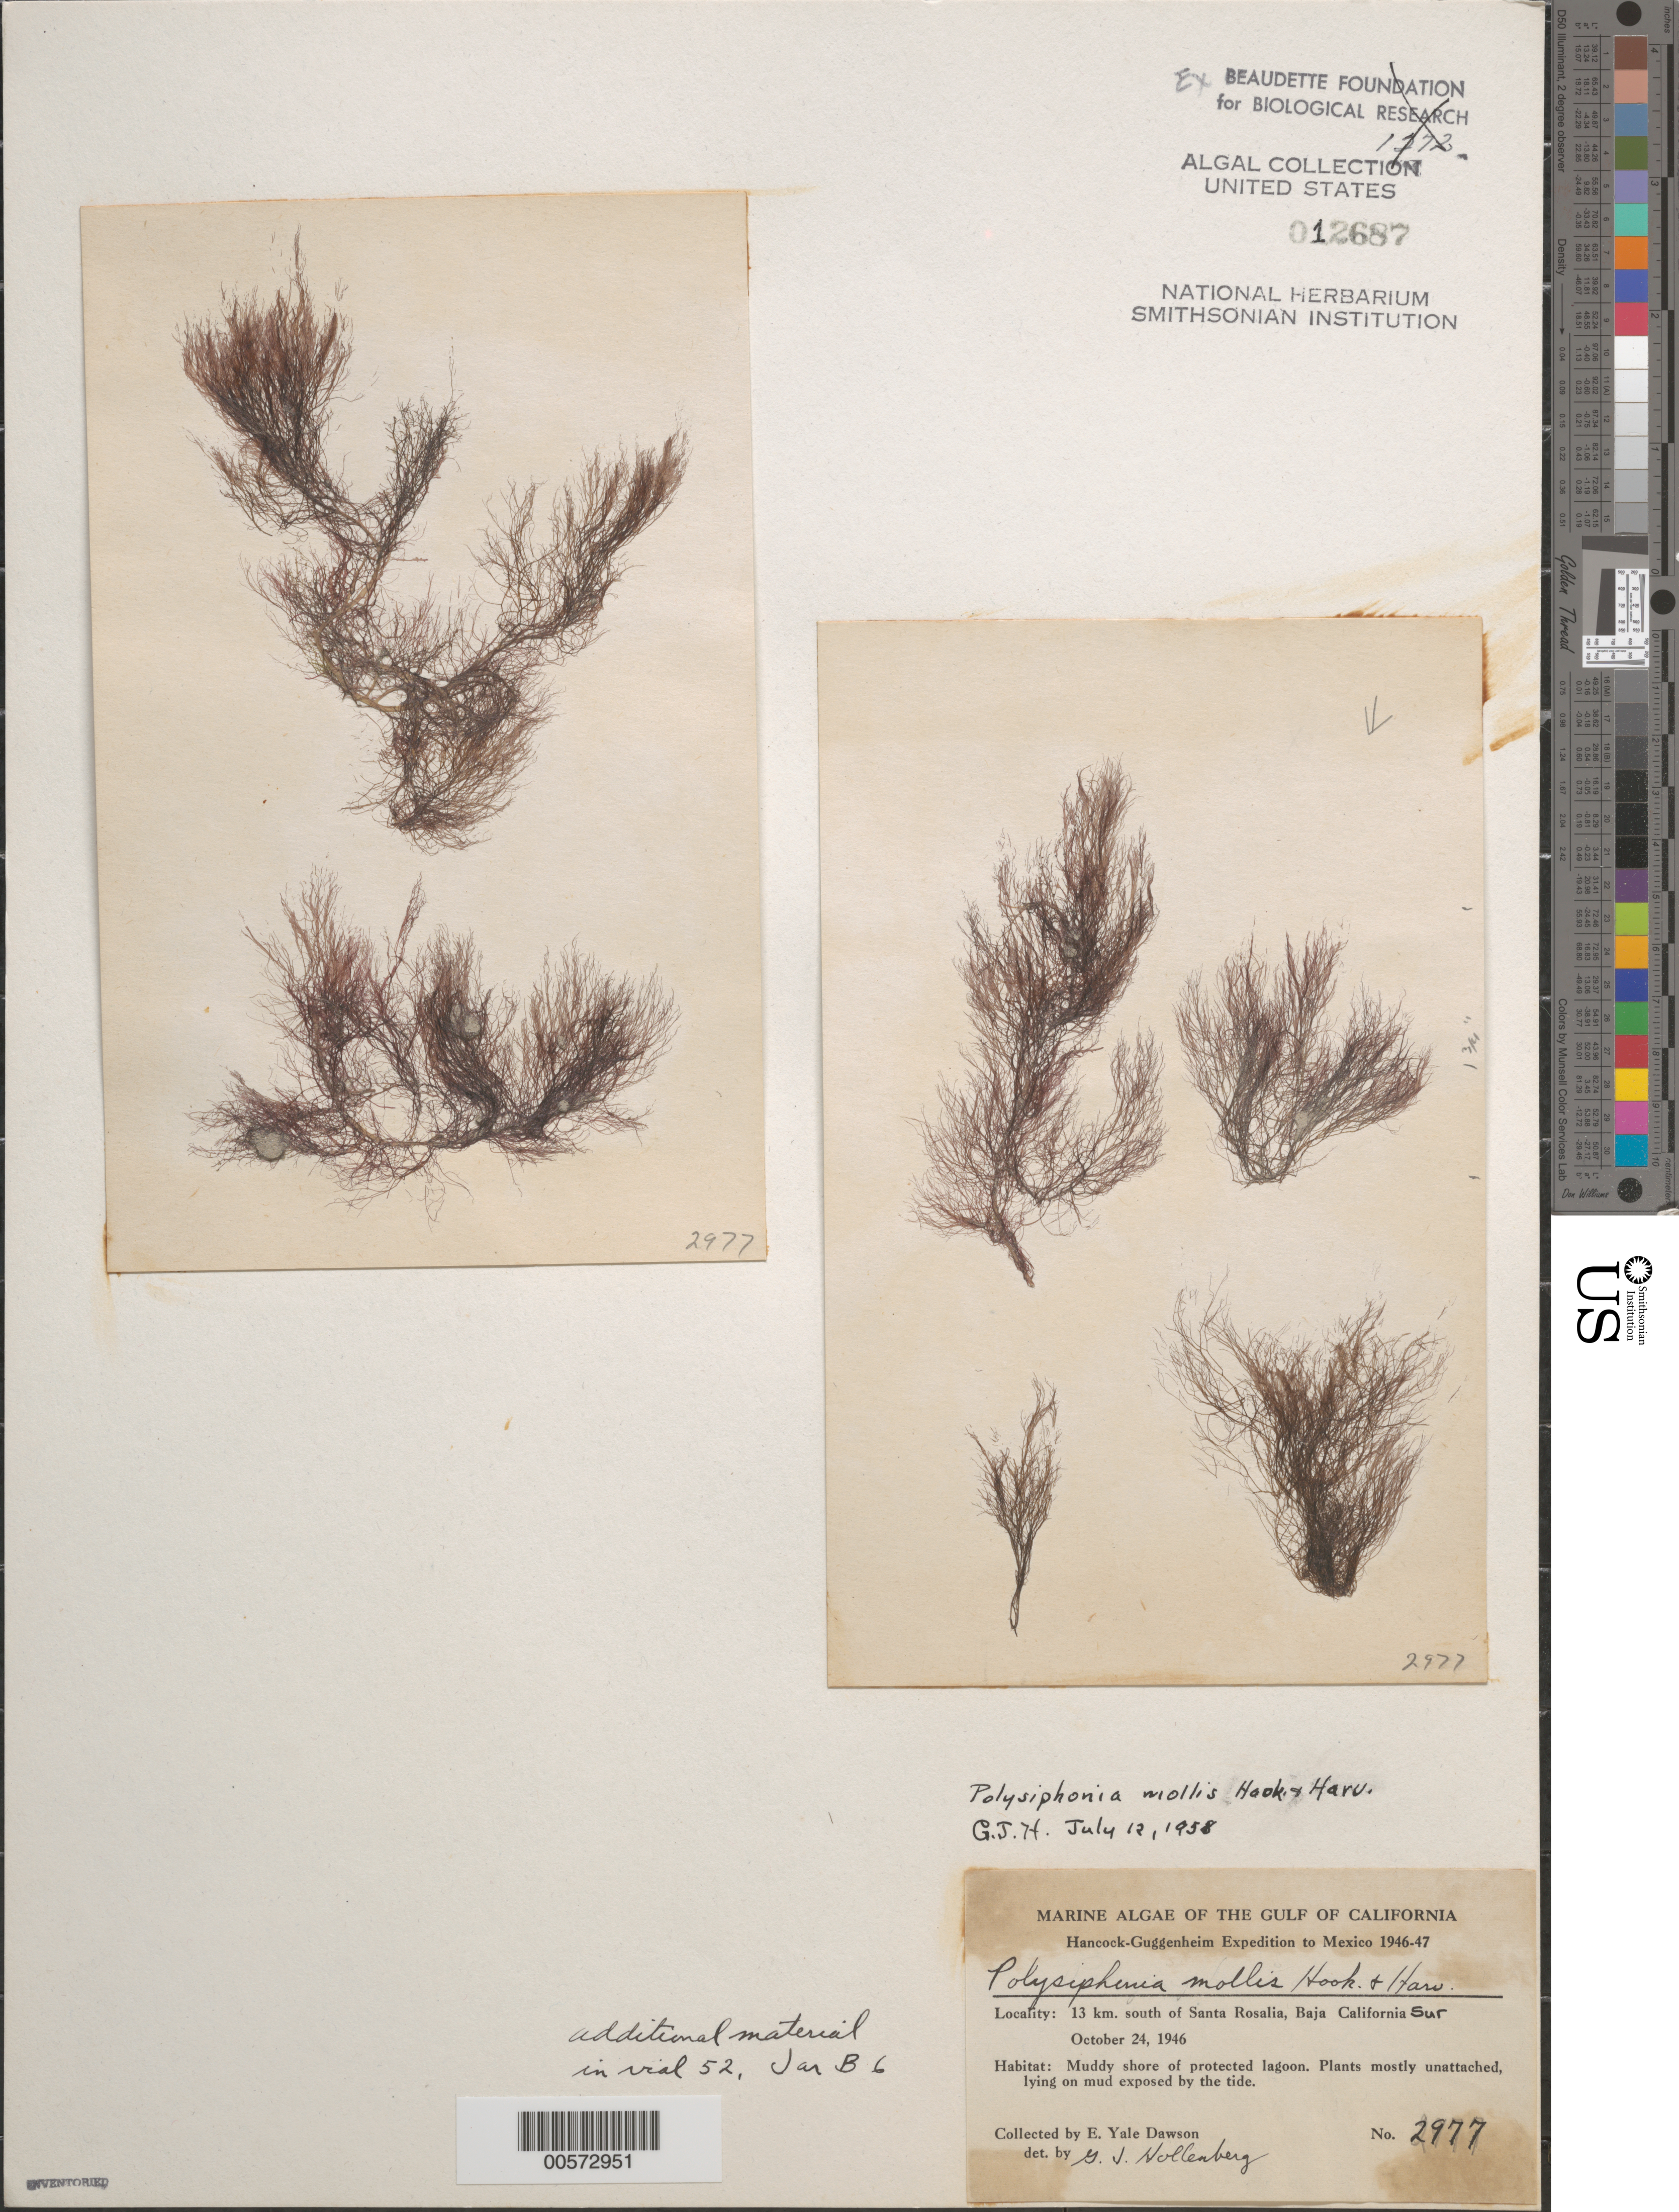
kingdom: Plantae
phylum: Rhodophyta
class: Florideophyceae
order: Ceramiales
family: Rhodomelaceae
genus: Polysiphonia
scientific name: Polysiphonia mollis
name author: Hook. f. & Harv.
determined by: Hollenberg, George J.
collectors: E. Y. Dawson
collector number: EYD 2977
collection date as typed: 24 Oct 1946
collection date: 1946-10-24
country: Mexico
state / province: Baja California Sur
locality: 13 km south of Santa Rosalia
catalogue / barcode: US 12687